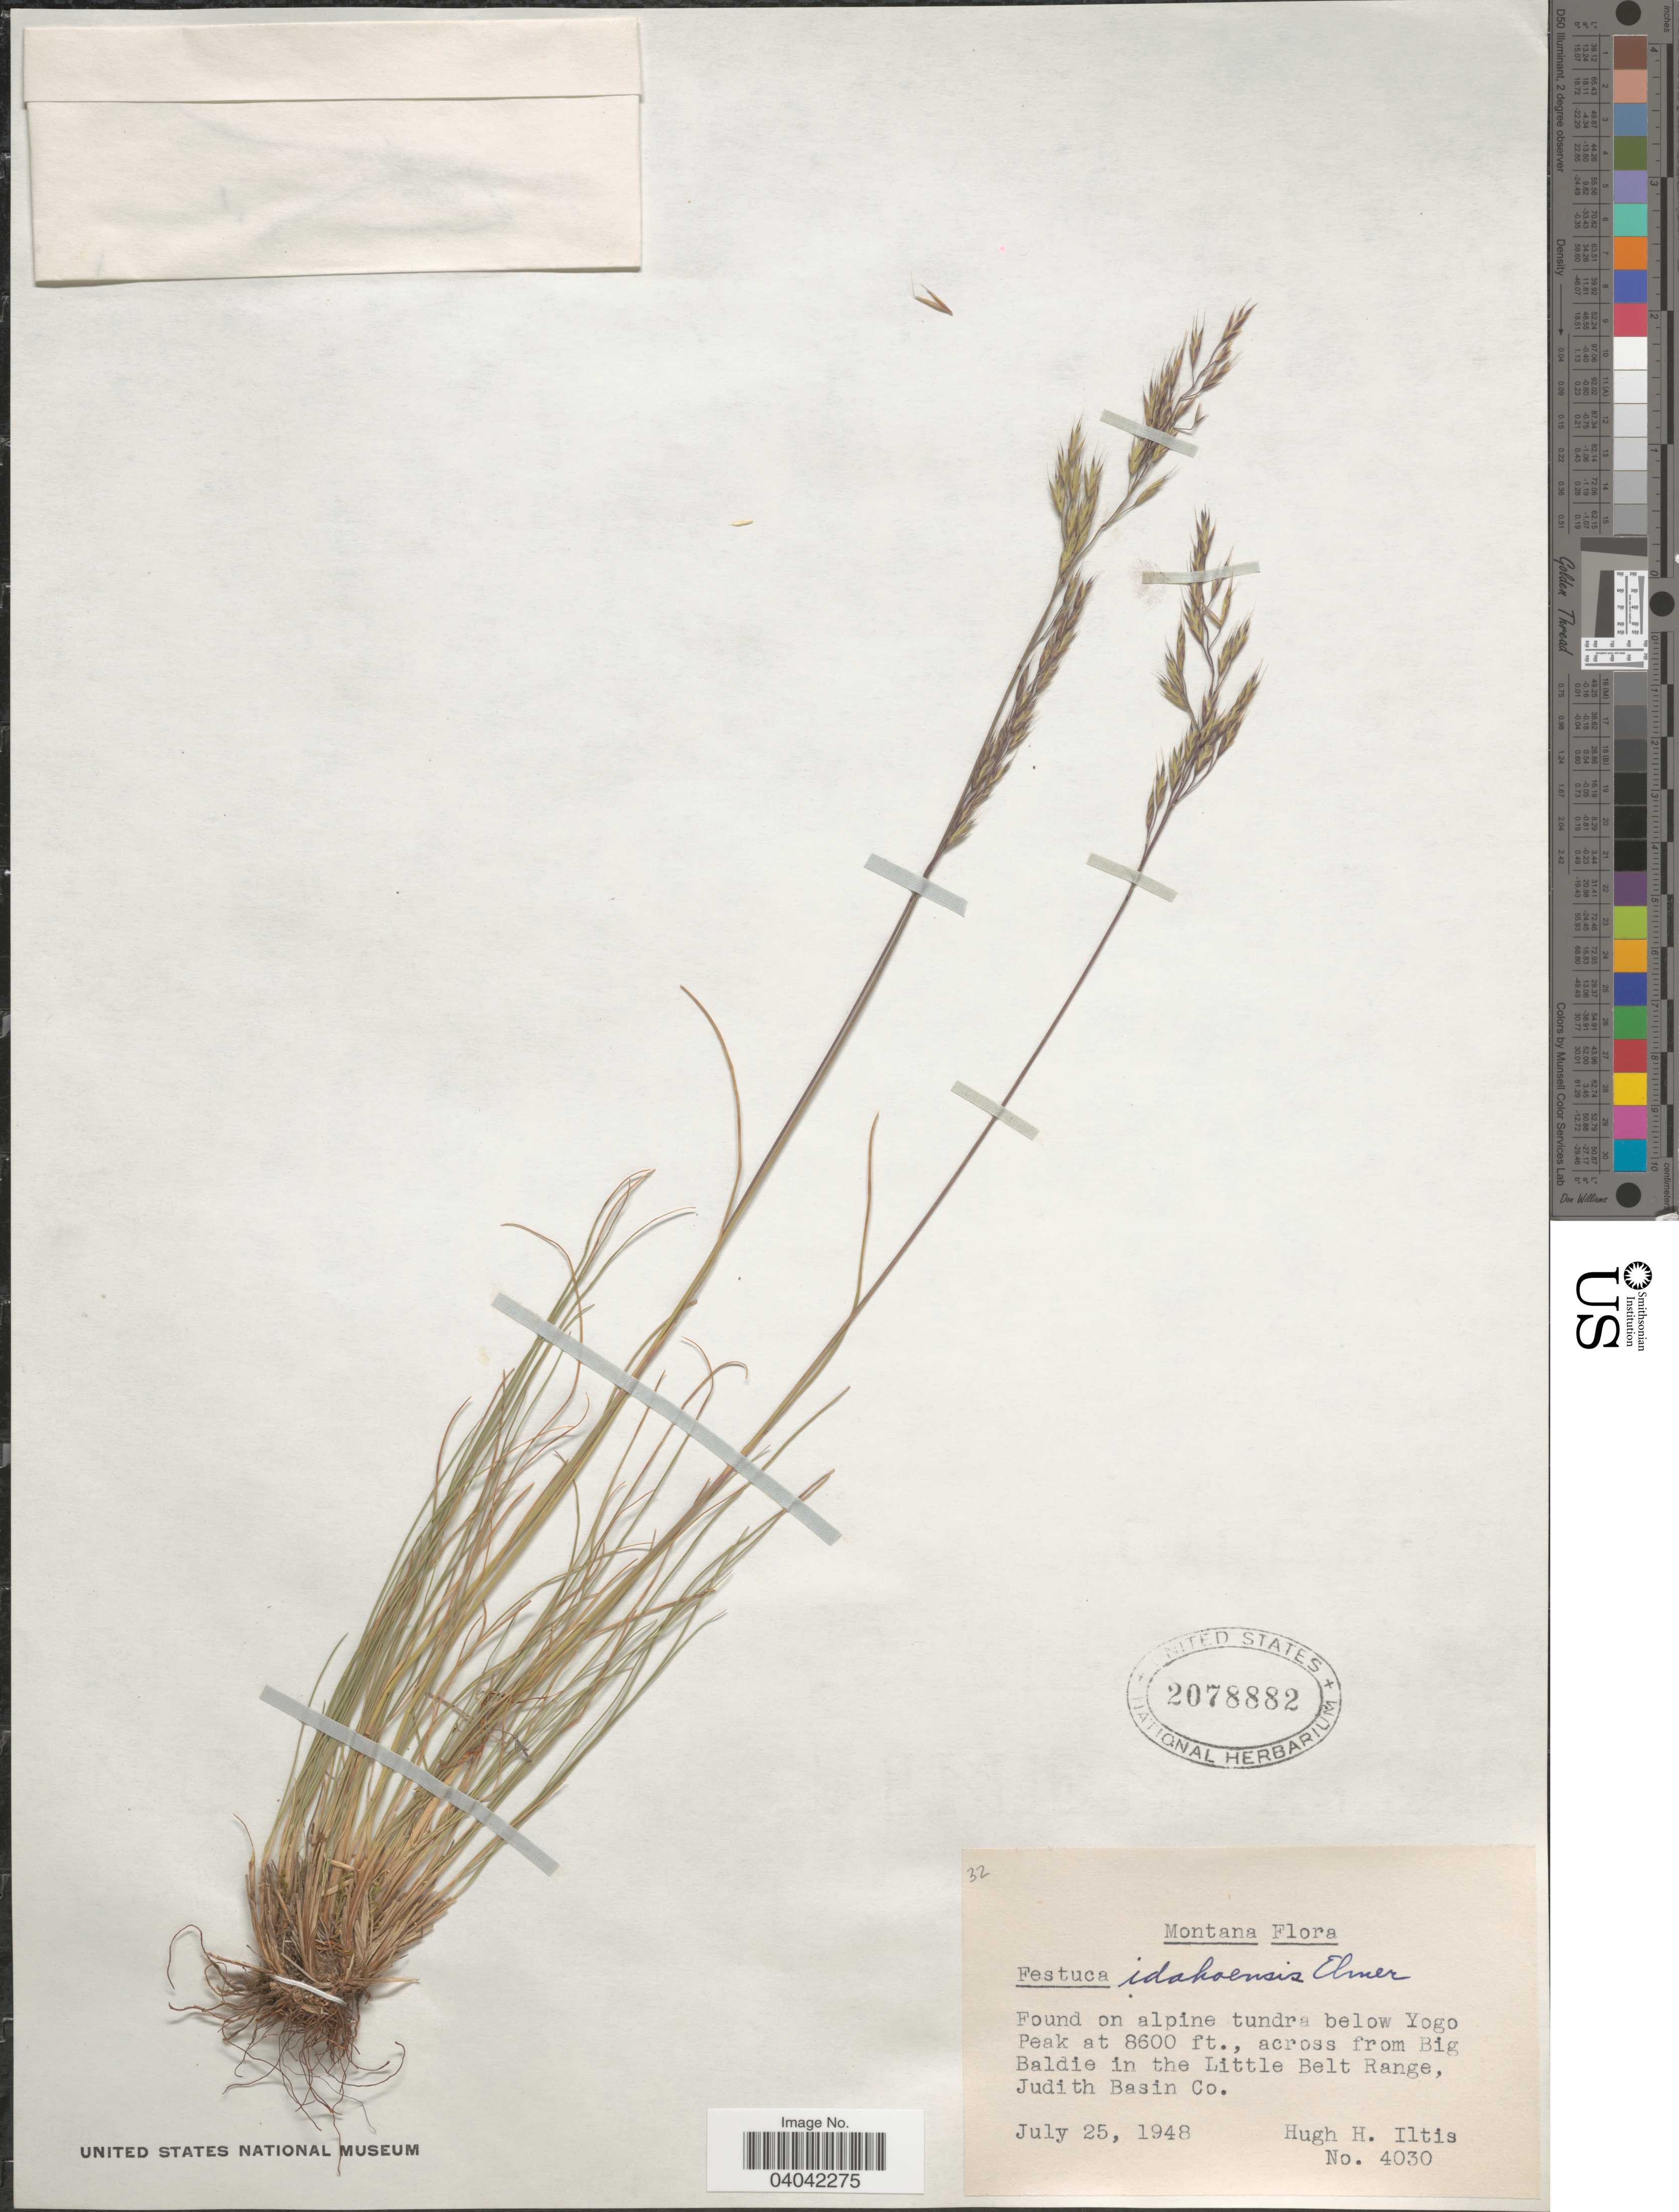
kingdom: Plantae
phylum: Tracheophyta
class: Liliopsida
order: Poales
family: Poaceae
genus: Festuca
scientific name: Festuca idahoensis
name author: Elmer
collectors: H. H. Iltis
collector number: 4030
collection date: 1948-07-25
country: United States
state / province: Montana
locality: On alpine tundra below Yogo Peak, across from Big Baldie in the Little Belt Range, Judith Basin Co.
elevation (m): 2621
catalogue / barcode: US 2078882